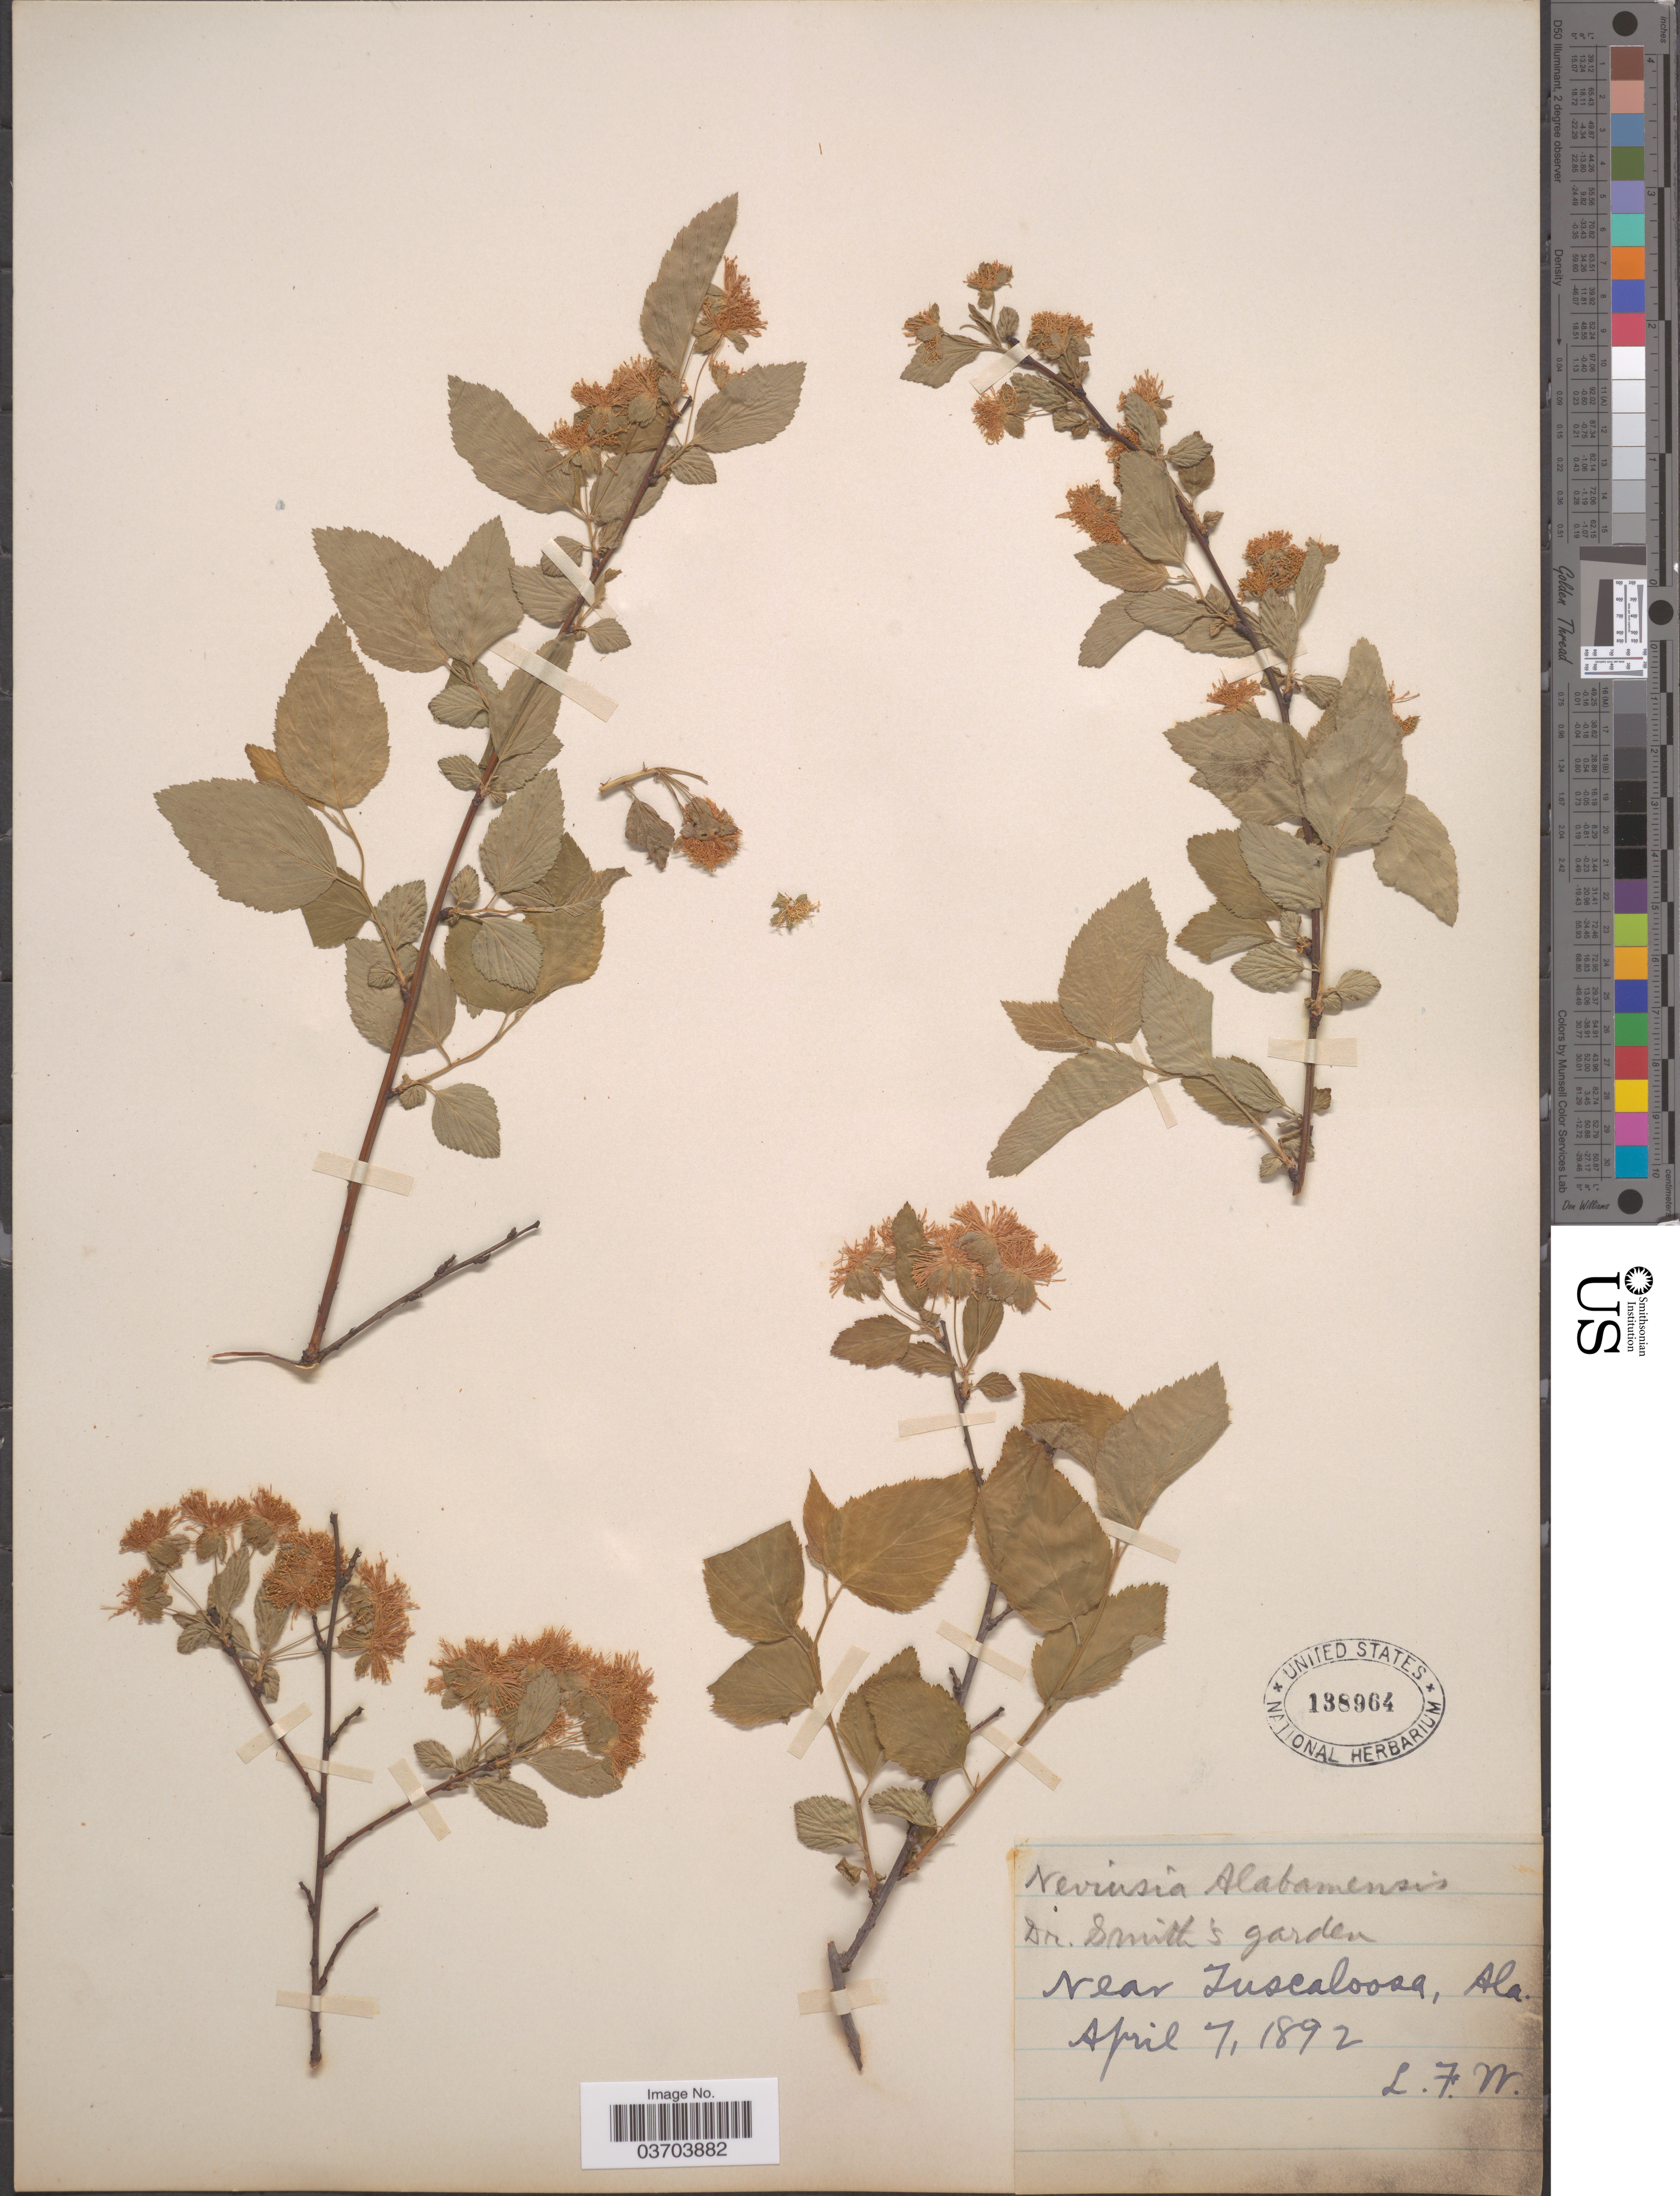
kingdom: Plantae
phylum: Tracheophyta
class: Magnoliopsida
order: Rosales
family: Rosaceae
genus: Neviusia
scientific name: Neviusia alabamensis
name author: A. Gray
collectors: L. F. W.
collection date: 1892-04-27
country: United States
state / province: Alabama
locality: Dr. Smith's garden. Near Tuscaloosa.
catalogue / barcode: US 138964